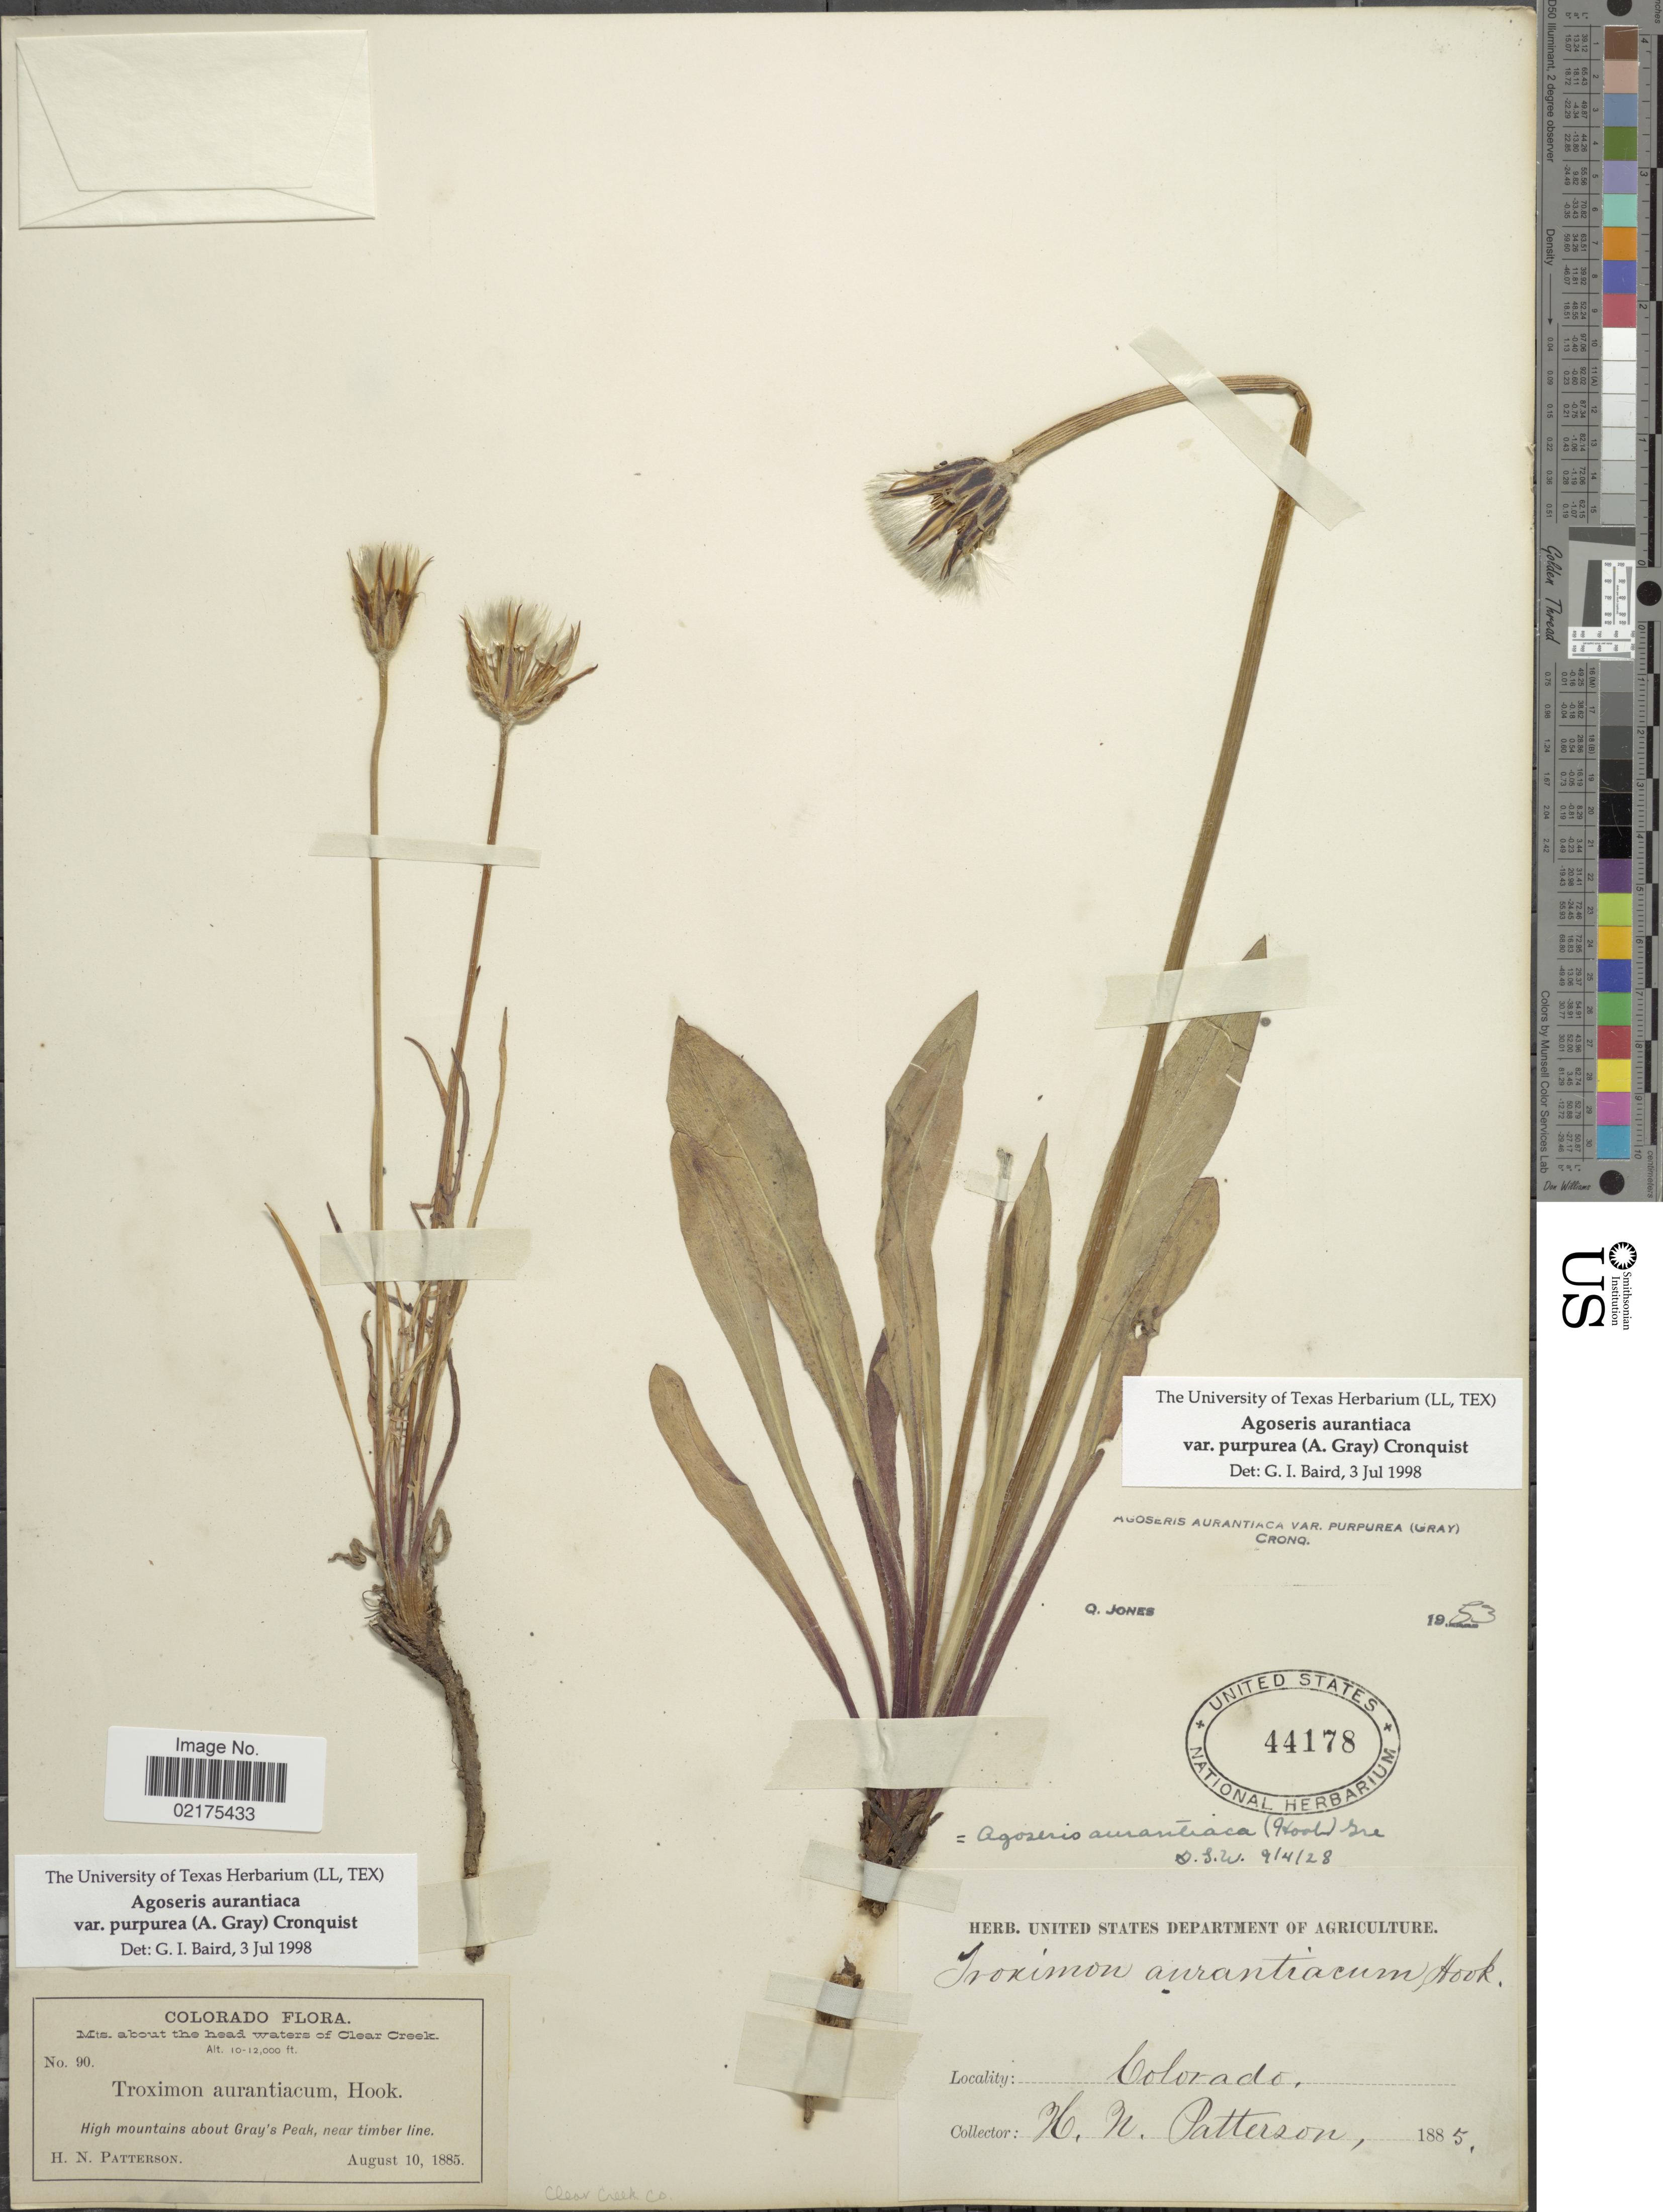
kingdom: Plantae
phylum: Tracheophyta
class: Magnoliopsida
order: Asterales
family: Asteraceae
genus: Agoseris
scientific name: Agoseris aurantiaca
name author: (Hook.) Greene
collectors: H. N. Patterson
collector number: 90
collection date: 1885-08-10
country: United States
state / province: Colorado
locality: Mts. about the head waters of Clear Creek. High mountains about Gray's Peak, near timber line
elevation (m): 3048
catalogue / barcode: US 44178